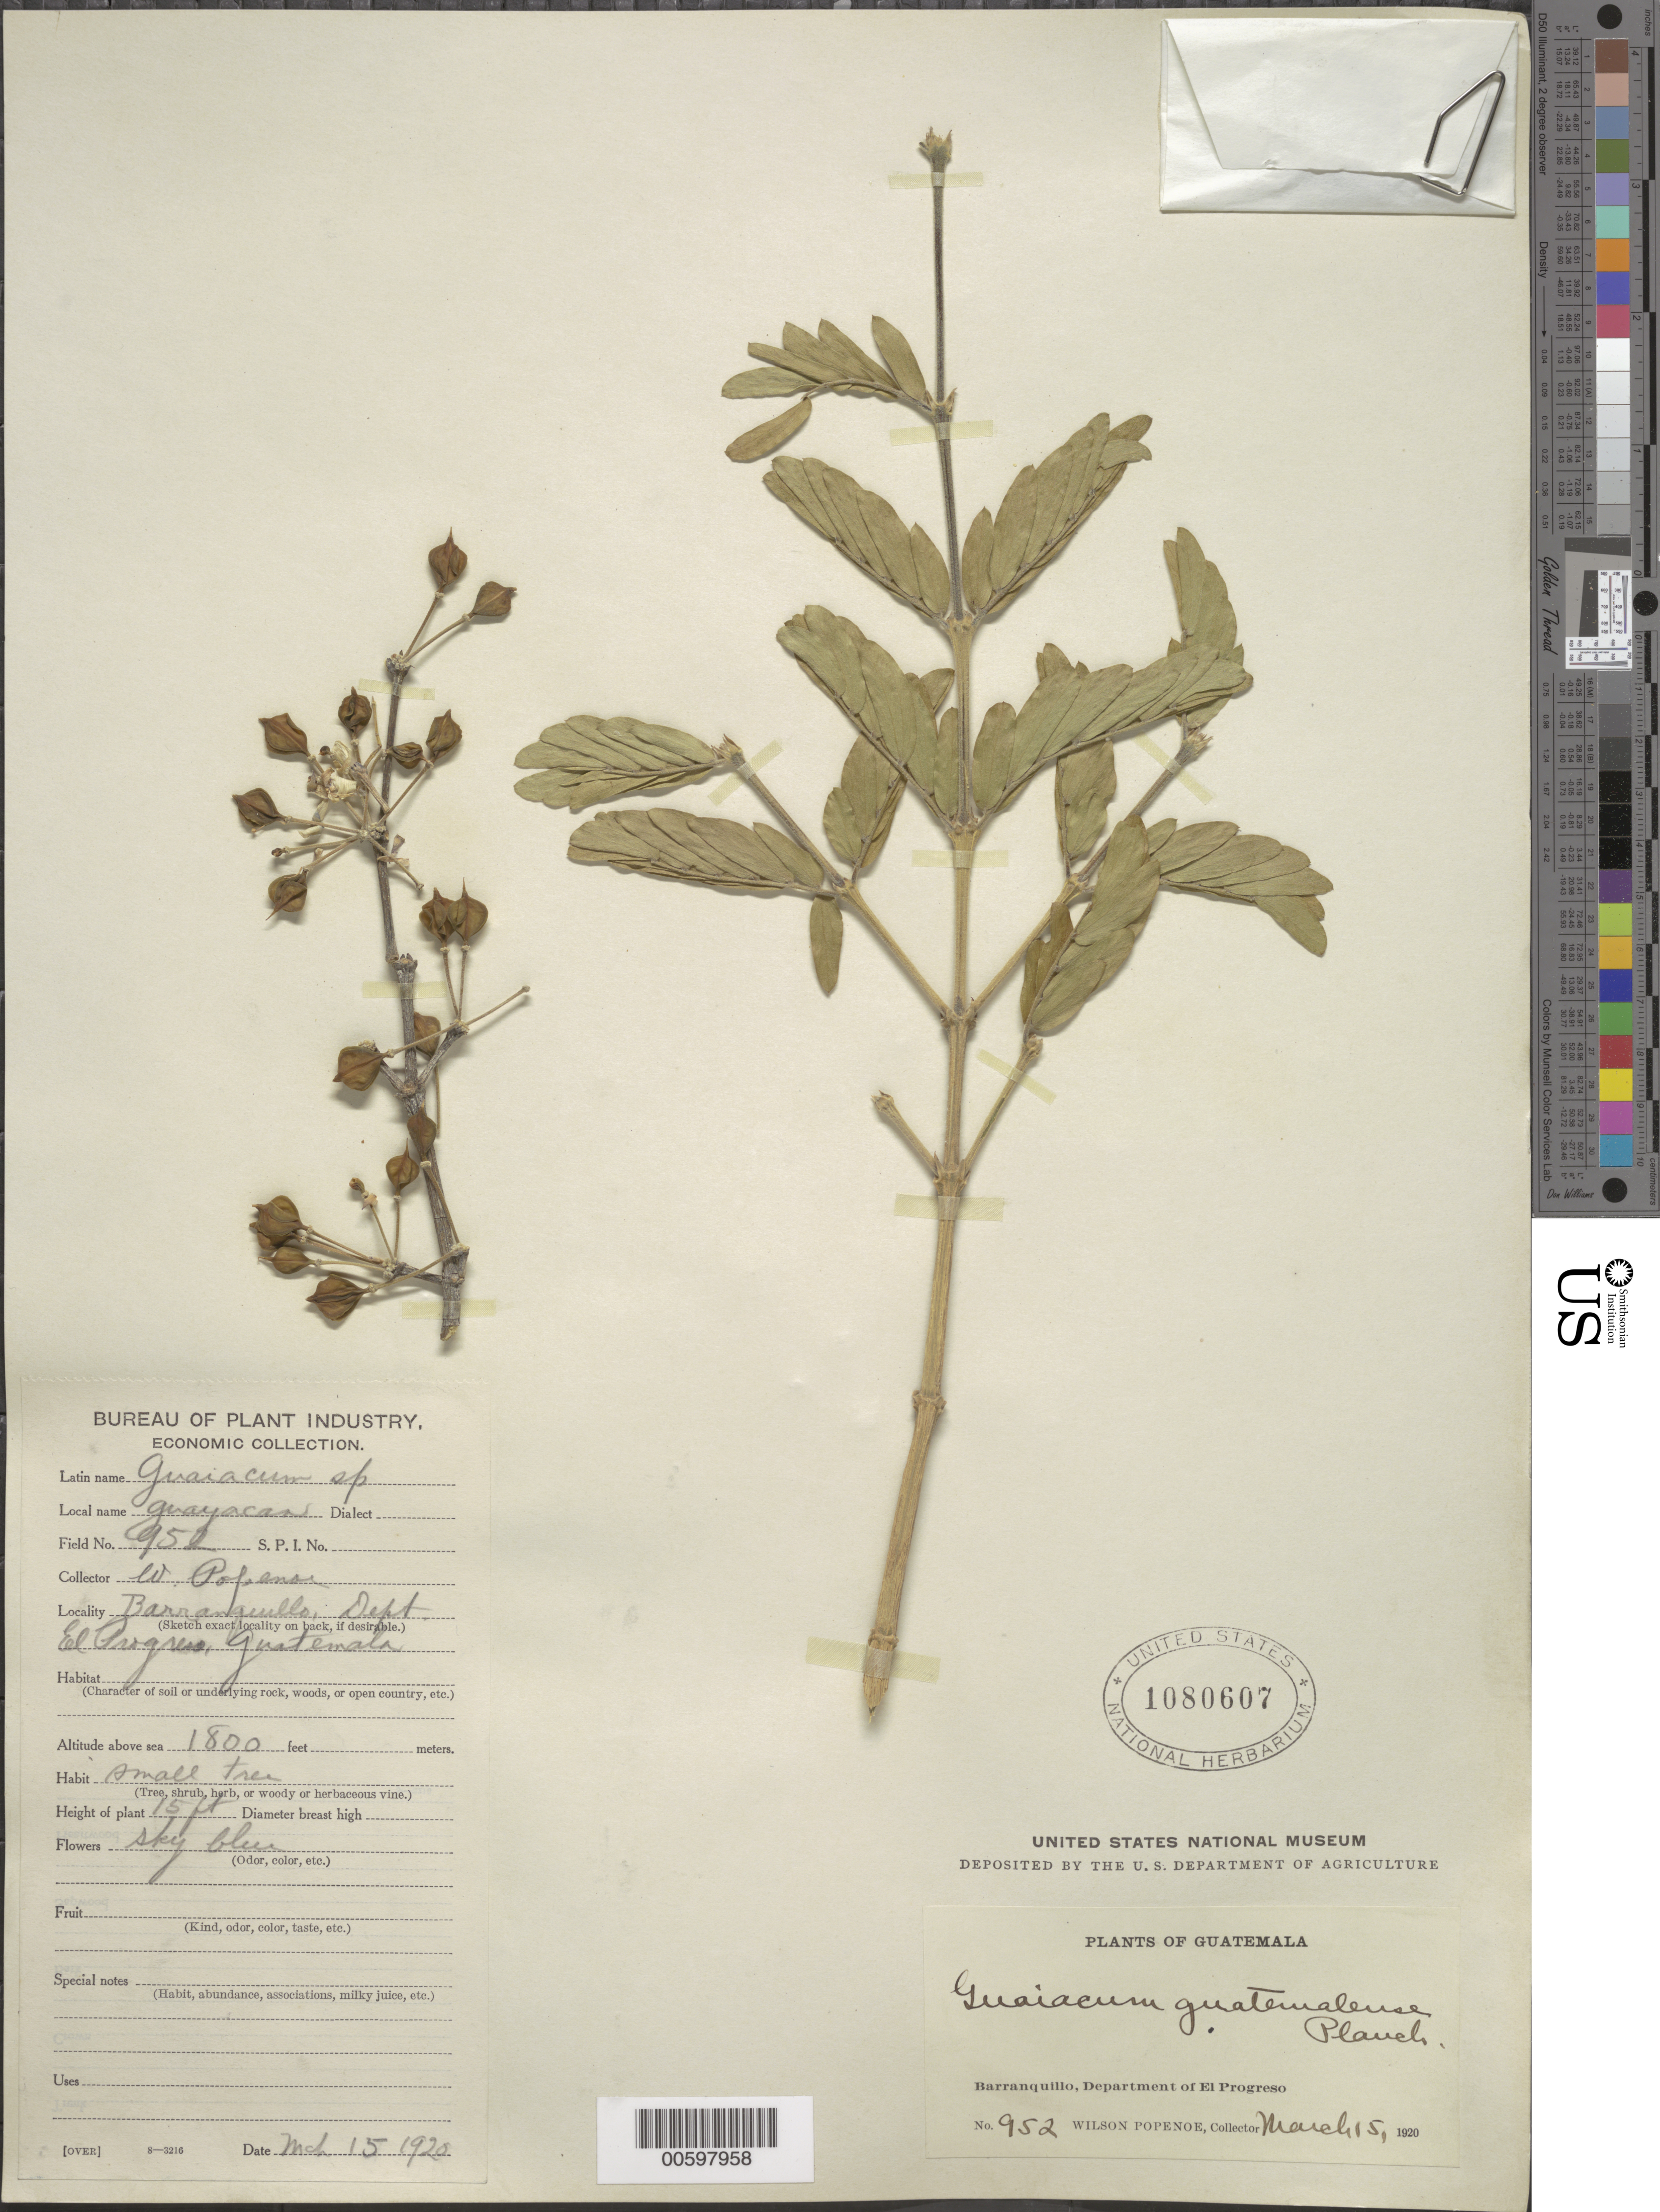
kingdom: Plantae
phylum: Tracheophyta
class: Magnoliopsida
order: Zygophyllales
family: Zygophyllaceae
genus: Guaiacum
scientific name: Guaiacum sanctum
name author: L.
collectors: W. Popenoe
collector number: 952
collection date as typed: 15 Mar 1920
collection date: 1920-03-15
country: Guatemala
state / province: El Progreso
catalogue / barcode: US 1080607